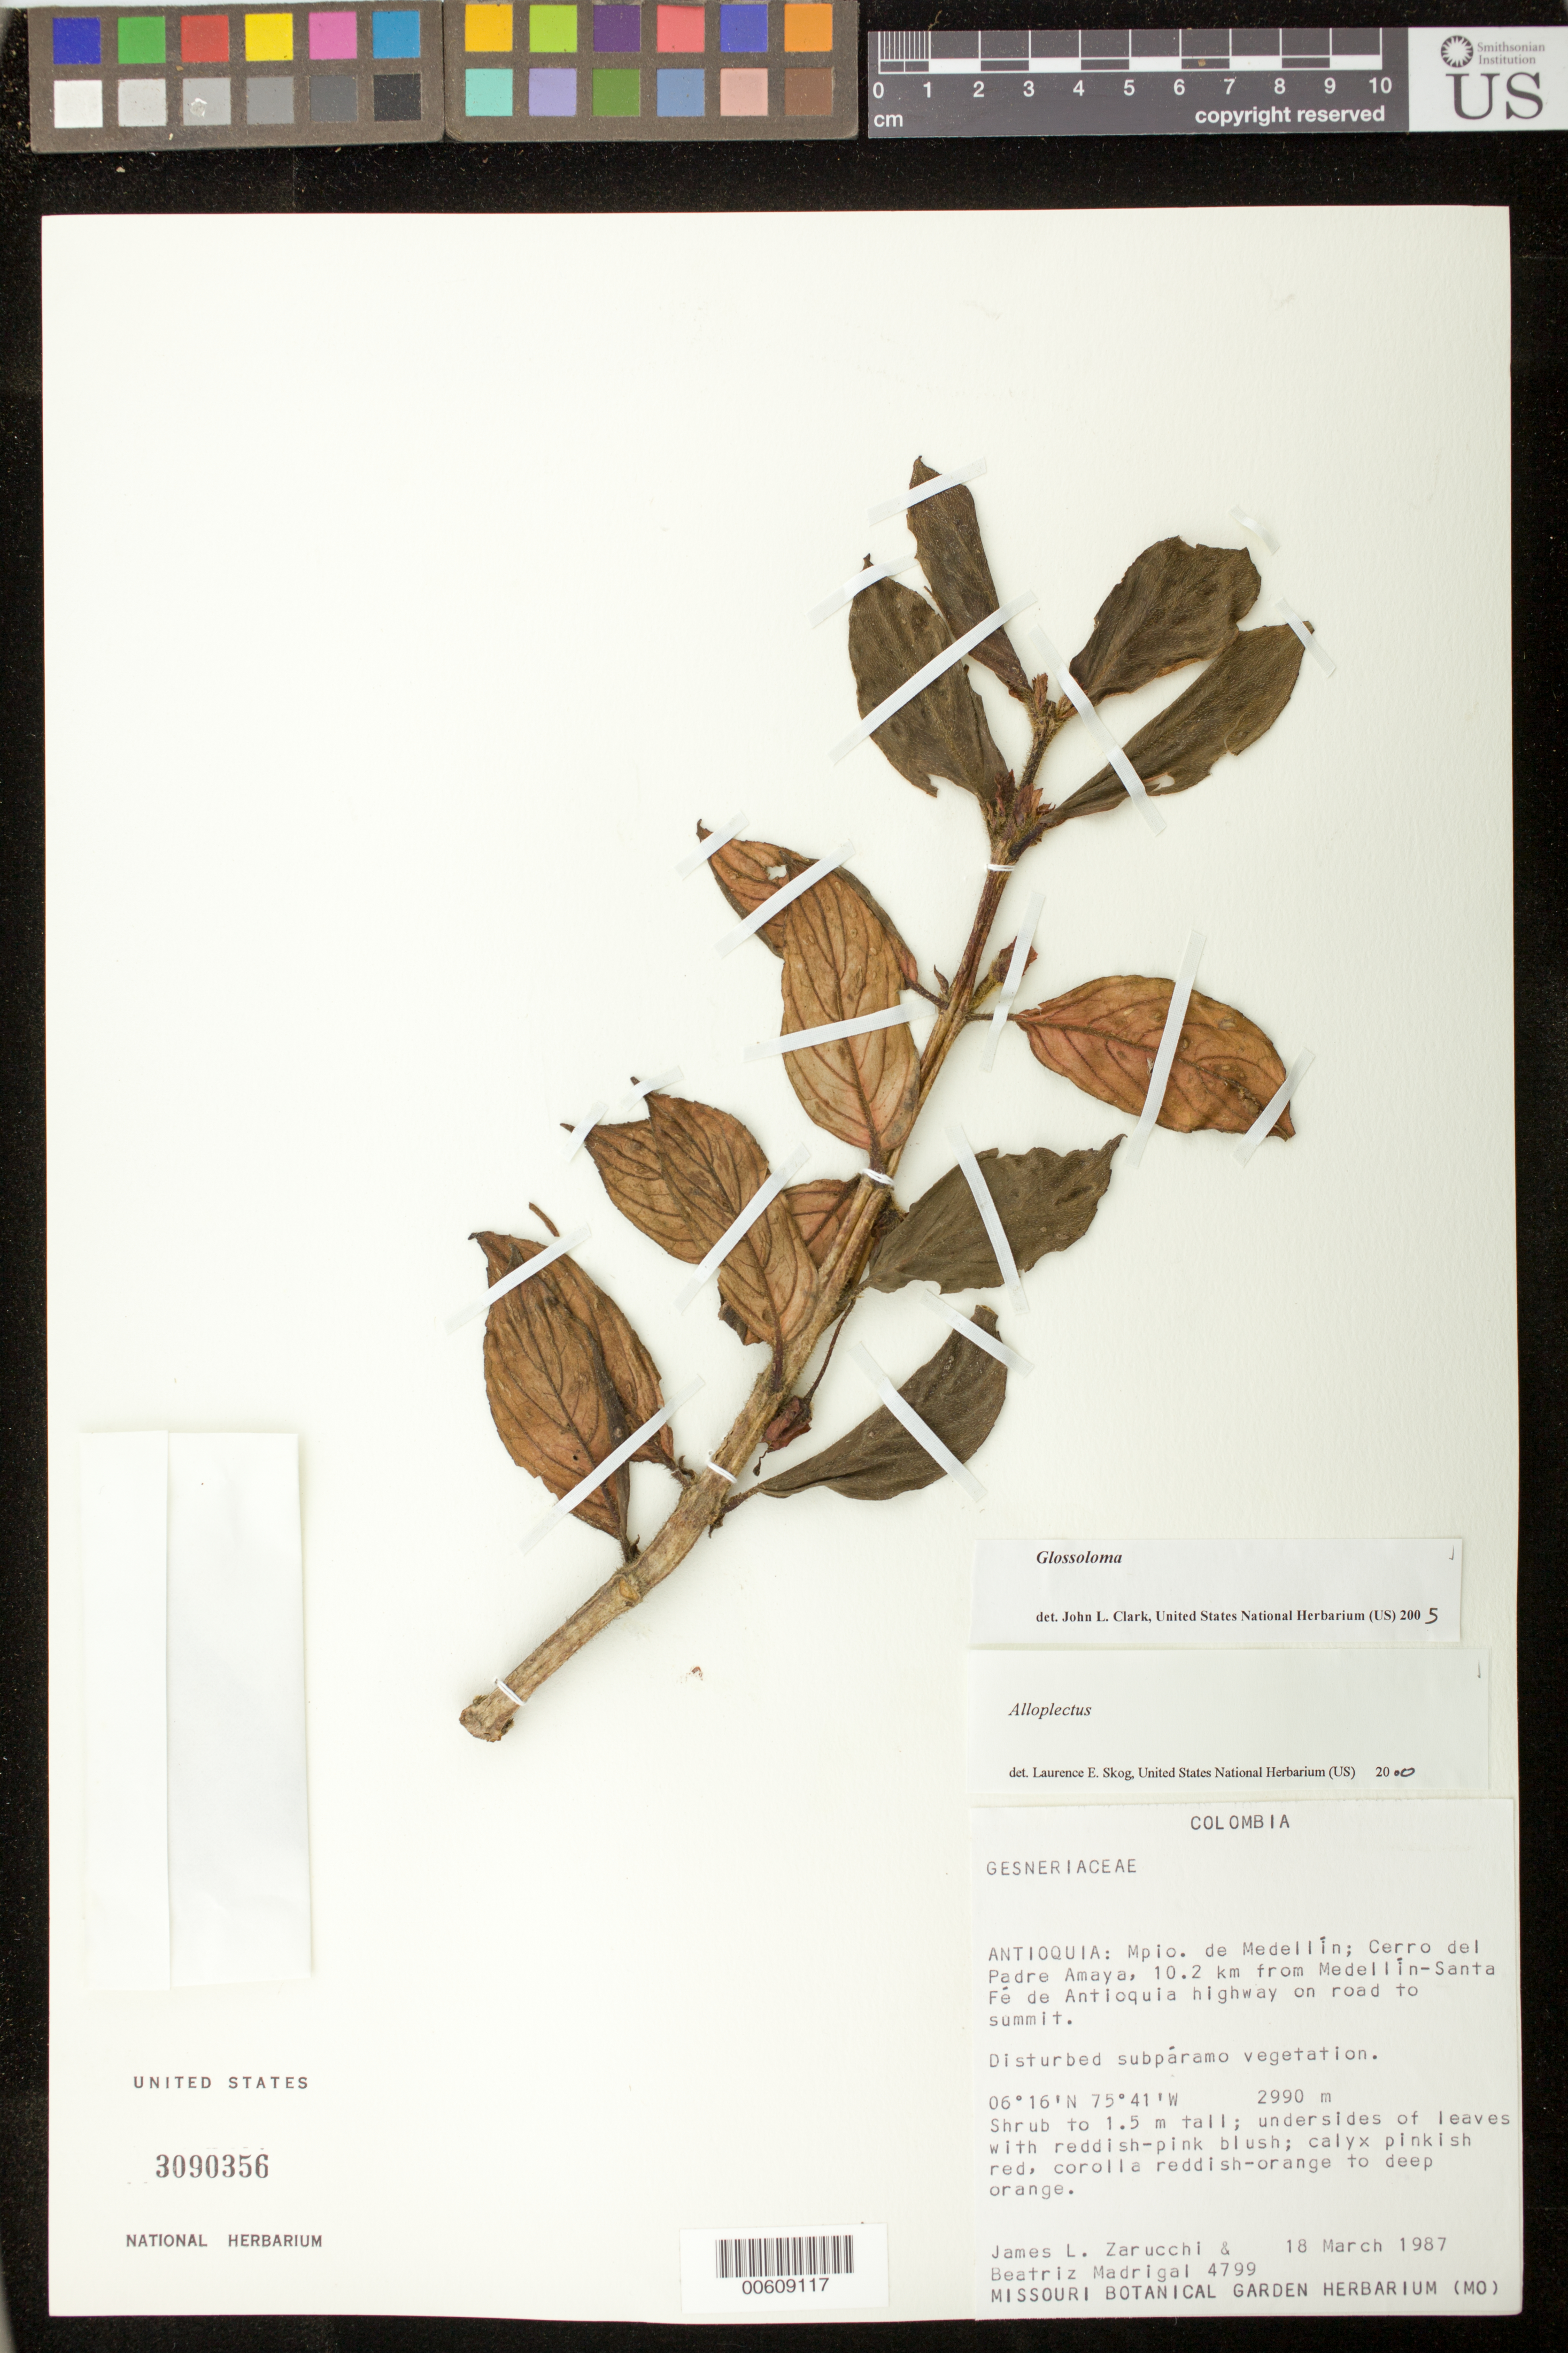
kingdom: Plantae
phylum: Tracheophyta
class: Magnoliopsida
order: Lamiales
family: Gesneriaceae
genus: Columnea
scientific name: Columnea sp.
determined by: Clark, J. L., (SEL), The Marie Selby Botanical Garden (UNITED STATES)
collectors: J. L. Zarucchi & B. E. Madrigal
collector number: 4799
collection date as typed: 18 Mar 1987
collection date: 1987-03-18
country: Colombia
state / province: Antioquia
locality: Mpio. de Medellín; Cerro del Padre Amaya, 10.2 km from Medellín - Santa Fé de Antioquia highway on road to summit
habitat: Disturbed subpáramo vegetation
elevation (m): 2990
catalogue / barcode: US 3090356